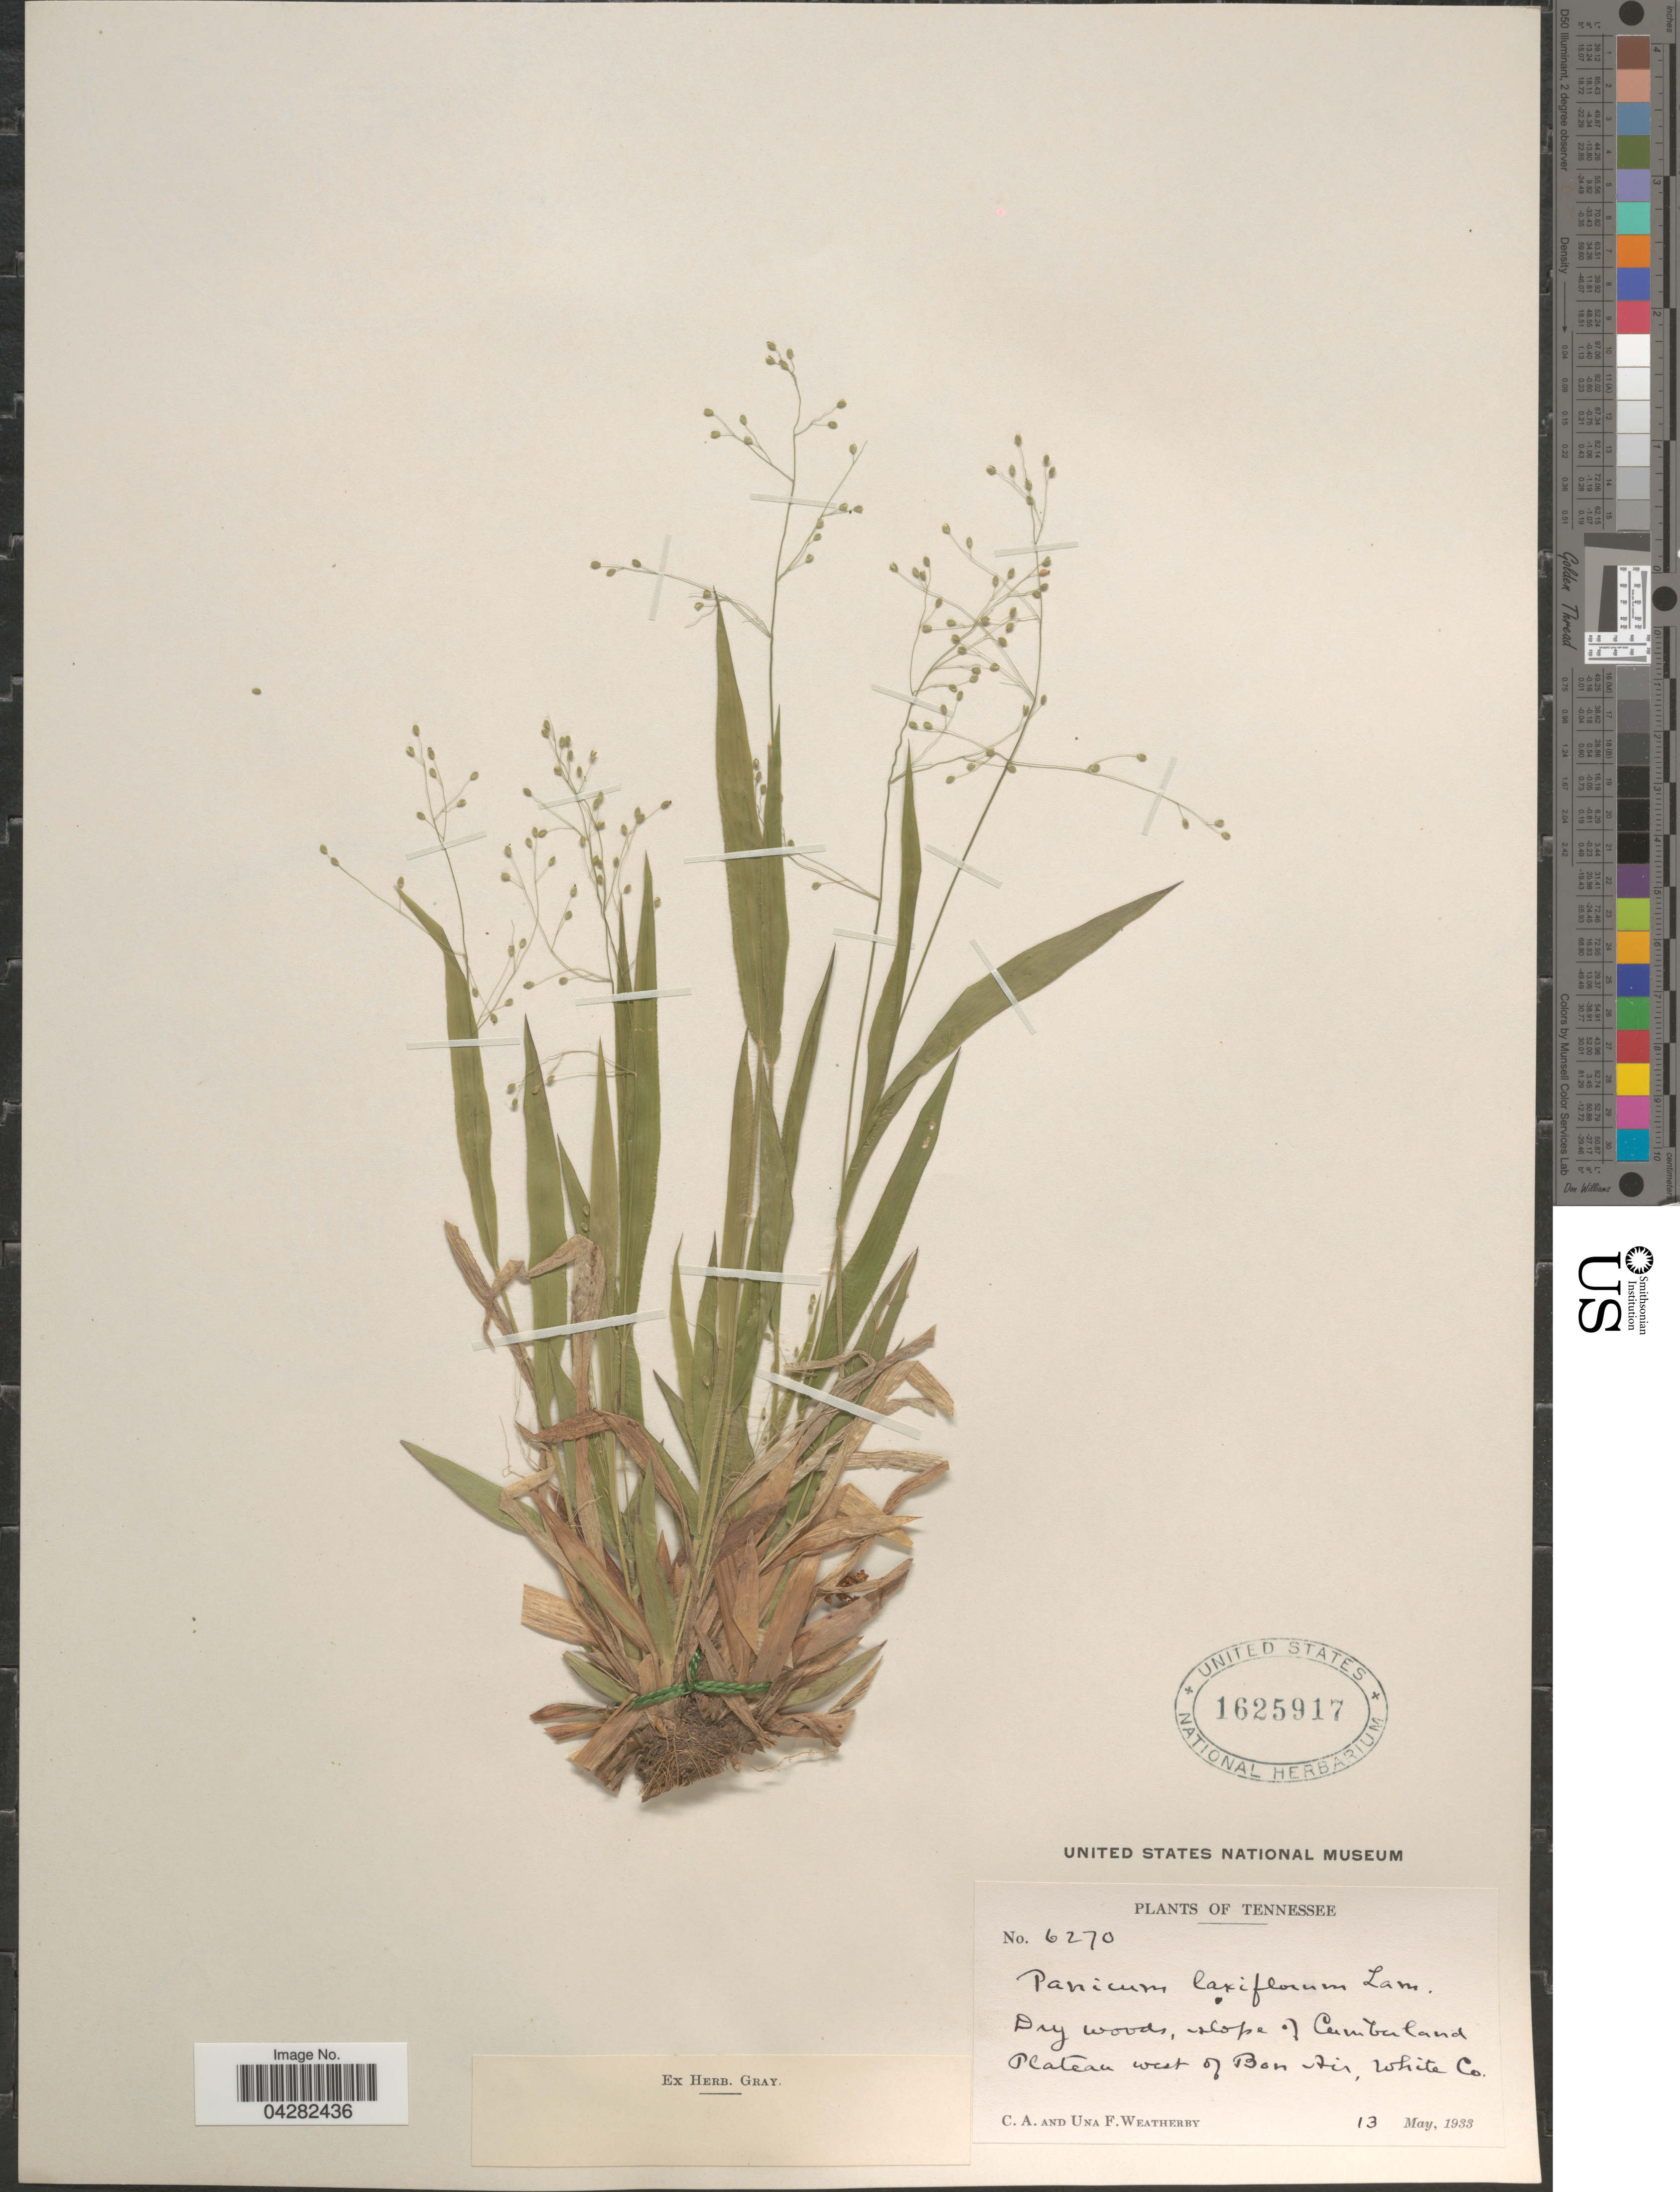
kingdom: Plantae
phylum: Tracheophyta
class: Liliopsida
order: Poales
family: Poaceae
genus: Dichanthelium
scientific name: Dichanthelium laxiflorum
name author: (Lam.) Gould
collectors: C. A. Weatherby & U. Weatherby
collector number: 6270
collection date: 1933-05-13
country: United States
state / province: Tennessee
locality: Slope of Cumberland. Plateau west of Bon Air, White Co.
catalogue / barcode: US 1625917